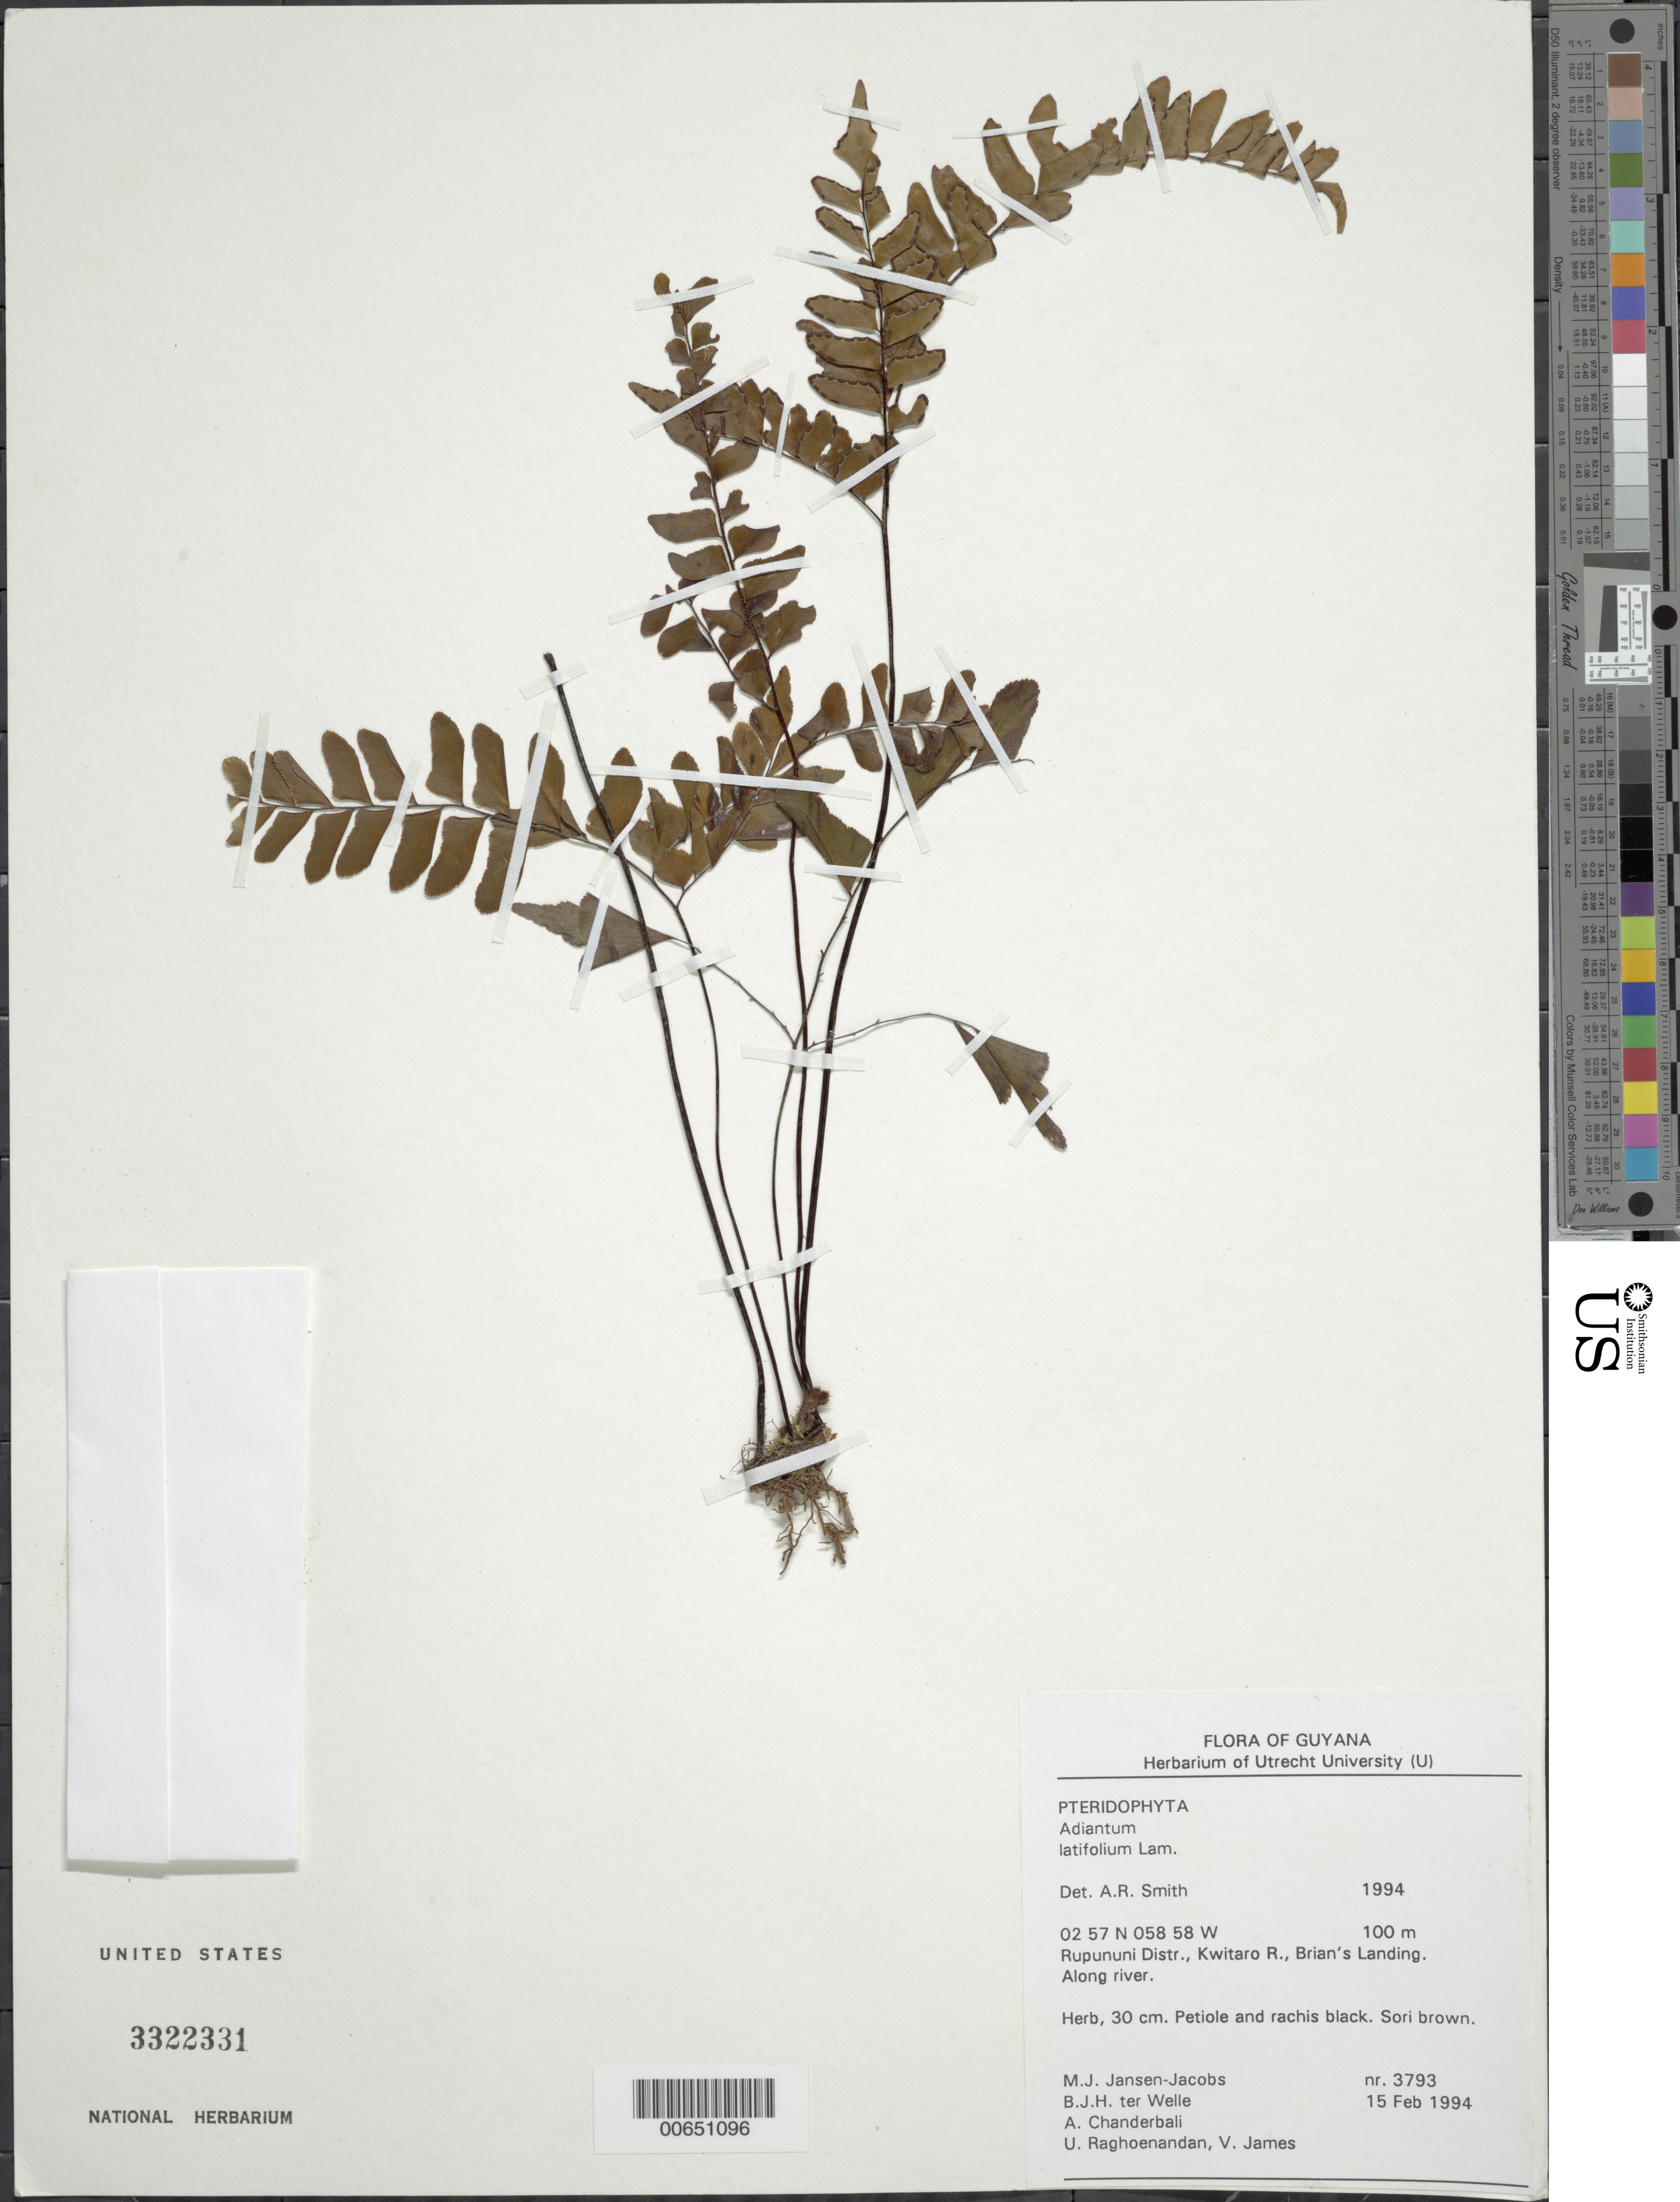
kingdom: Plantae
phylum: Tracheophyta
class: Polypodiopsida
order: Polypodiales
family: Pteridaceae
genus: Adiantum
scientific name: Adiantum latifolium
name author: Lam.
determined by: Smith, Alan R., (UC)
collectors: M. J. Jansen-Jacobs, B. Welle, A. S. Chanderbali, U. Raghoenandan & V. James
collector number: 3793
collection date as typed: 15-Feb-94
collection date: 1994-02-15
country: Guyana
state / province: U. Takutu-U. Essequibo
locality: Brian's Landing, Kwitaro R.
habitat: Along river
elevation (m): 100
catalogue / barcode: US 3322331